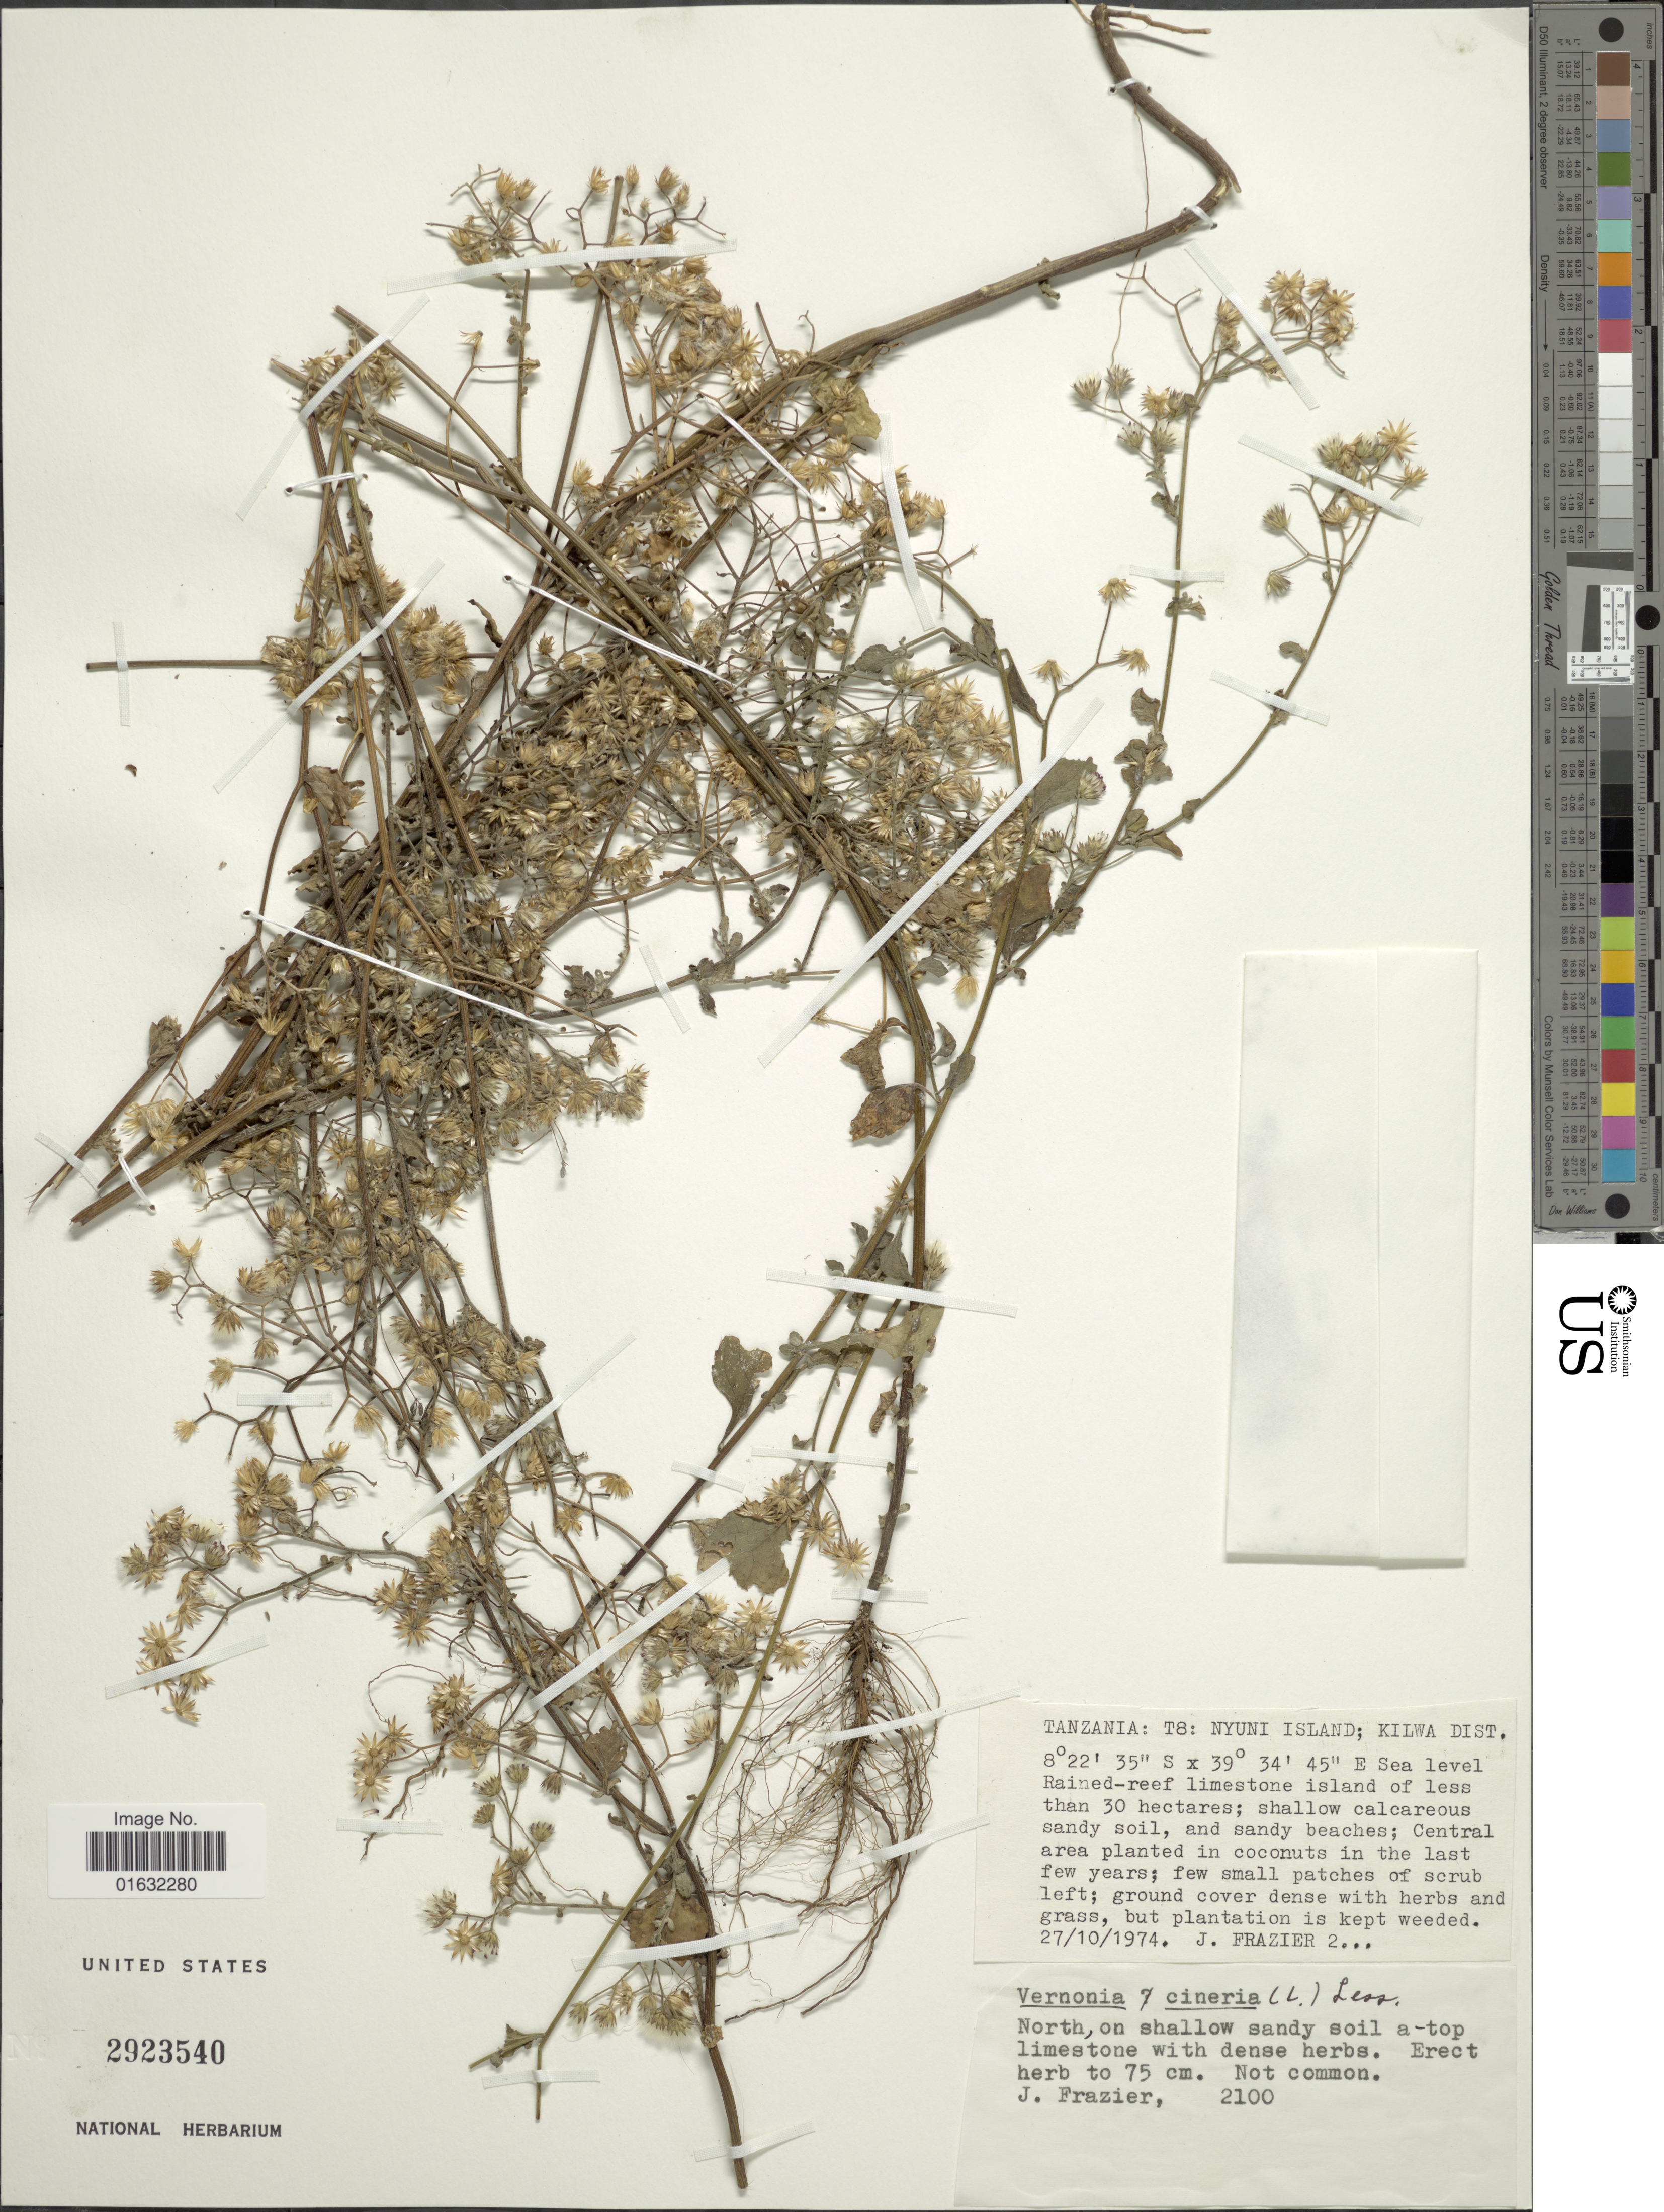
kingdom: Plantae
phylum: Tracheophyta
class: Magnoliopsida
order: Asterales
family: Asteraceae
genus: Cyanthillium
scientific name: Cyanthillium cinereum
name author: (L.) H. Rob.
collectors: J. Frazier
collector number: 2100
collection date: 1974-10-27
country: Tanzania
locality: T8: Nyuni Island, Kilwa Dist., North, on shallow sandy soil a top limestones with dense herbs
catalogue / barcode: US 2923540